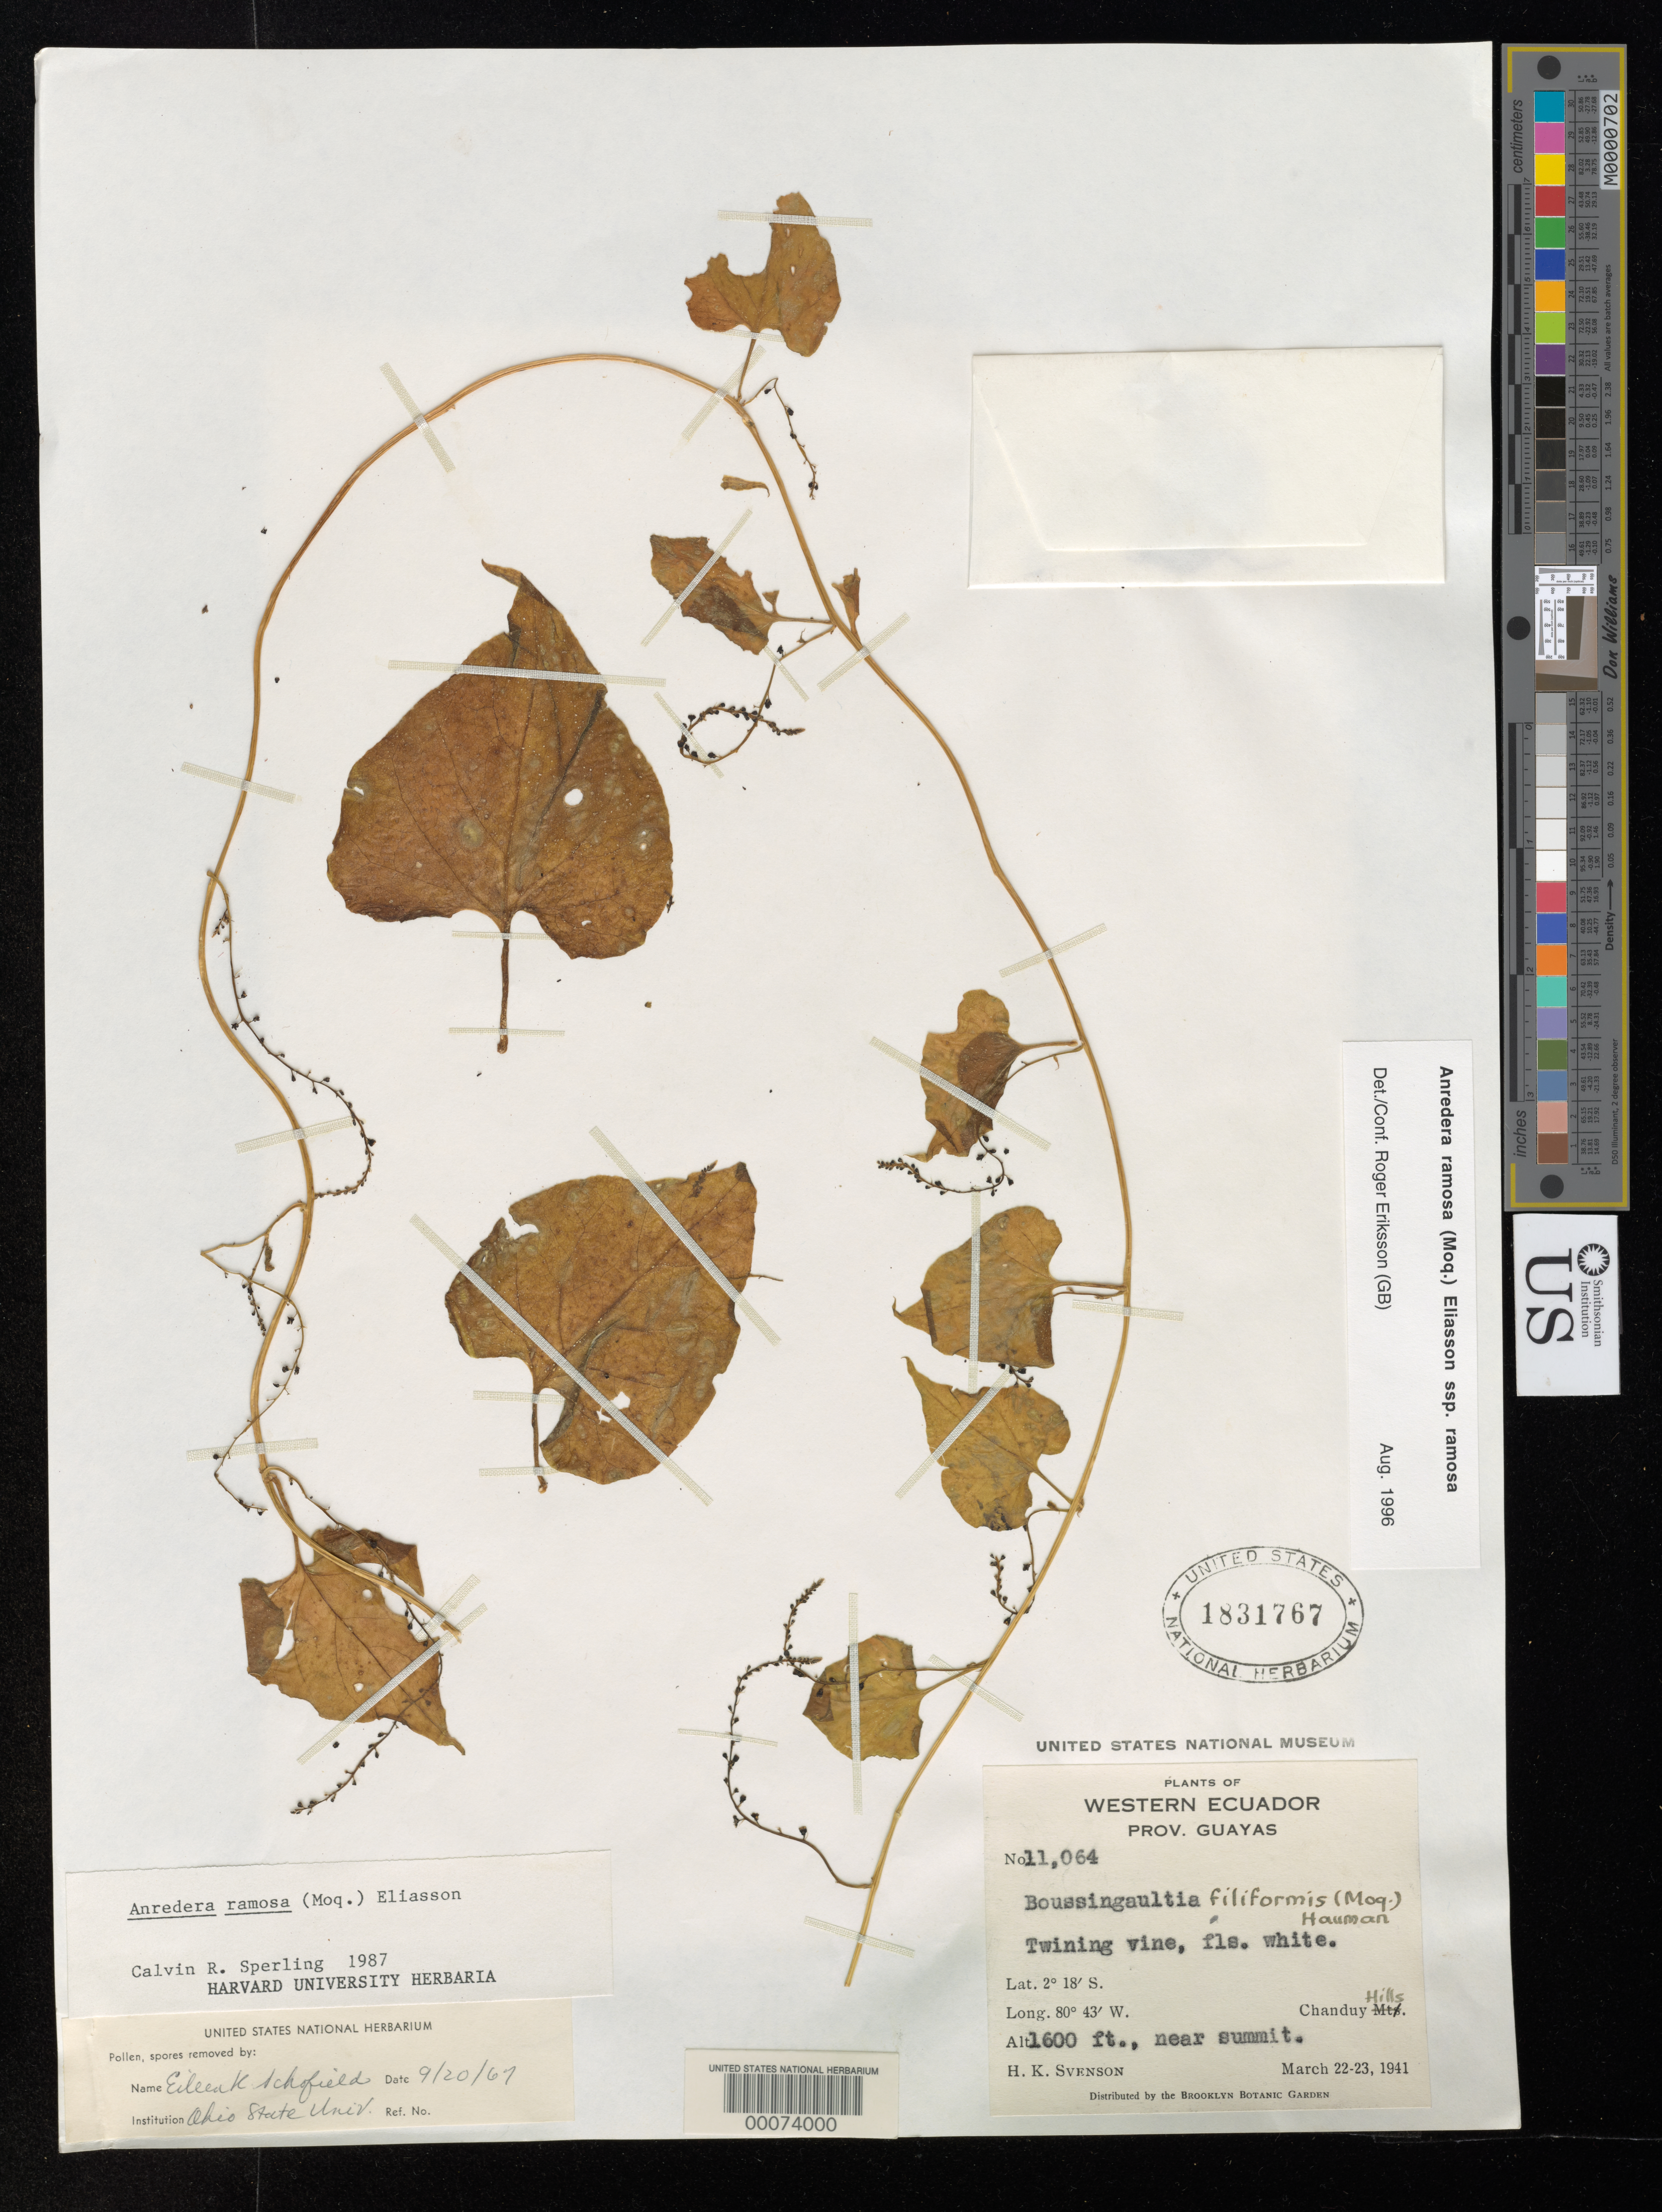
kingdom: Plantae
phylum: Tracheophyta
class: Magnoliopsida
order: Caryophyllales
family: Basellaceae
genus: Anredera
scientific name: Anredera ramosa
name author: (Moq.) Eliasson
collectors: H. Svenson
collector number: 11064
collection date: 1941-03-22/1941-03-23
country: Ecuador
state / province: Guayas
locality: Western Ecuador. Near summit. Chanduy Hills.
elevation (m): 488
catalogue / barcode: US 1831767